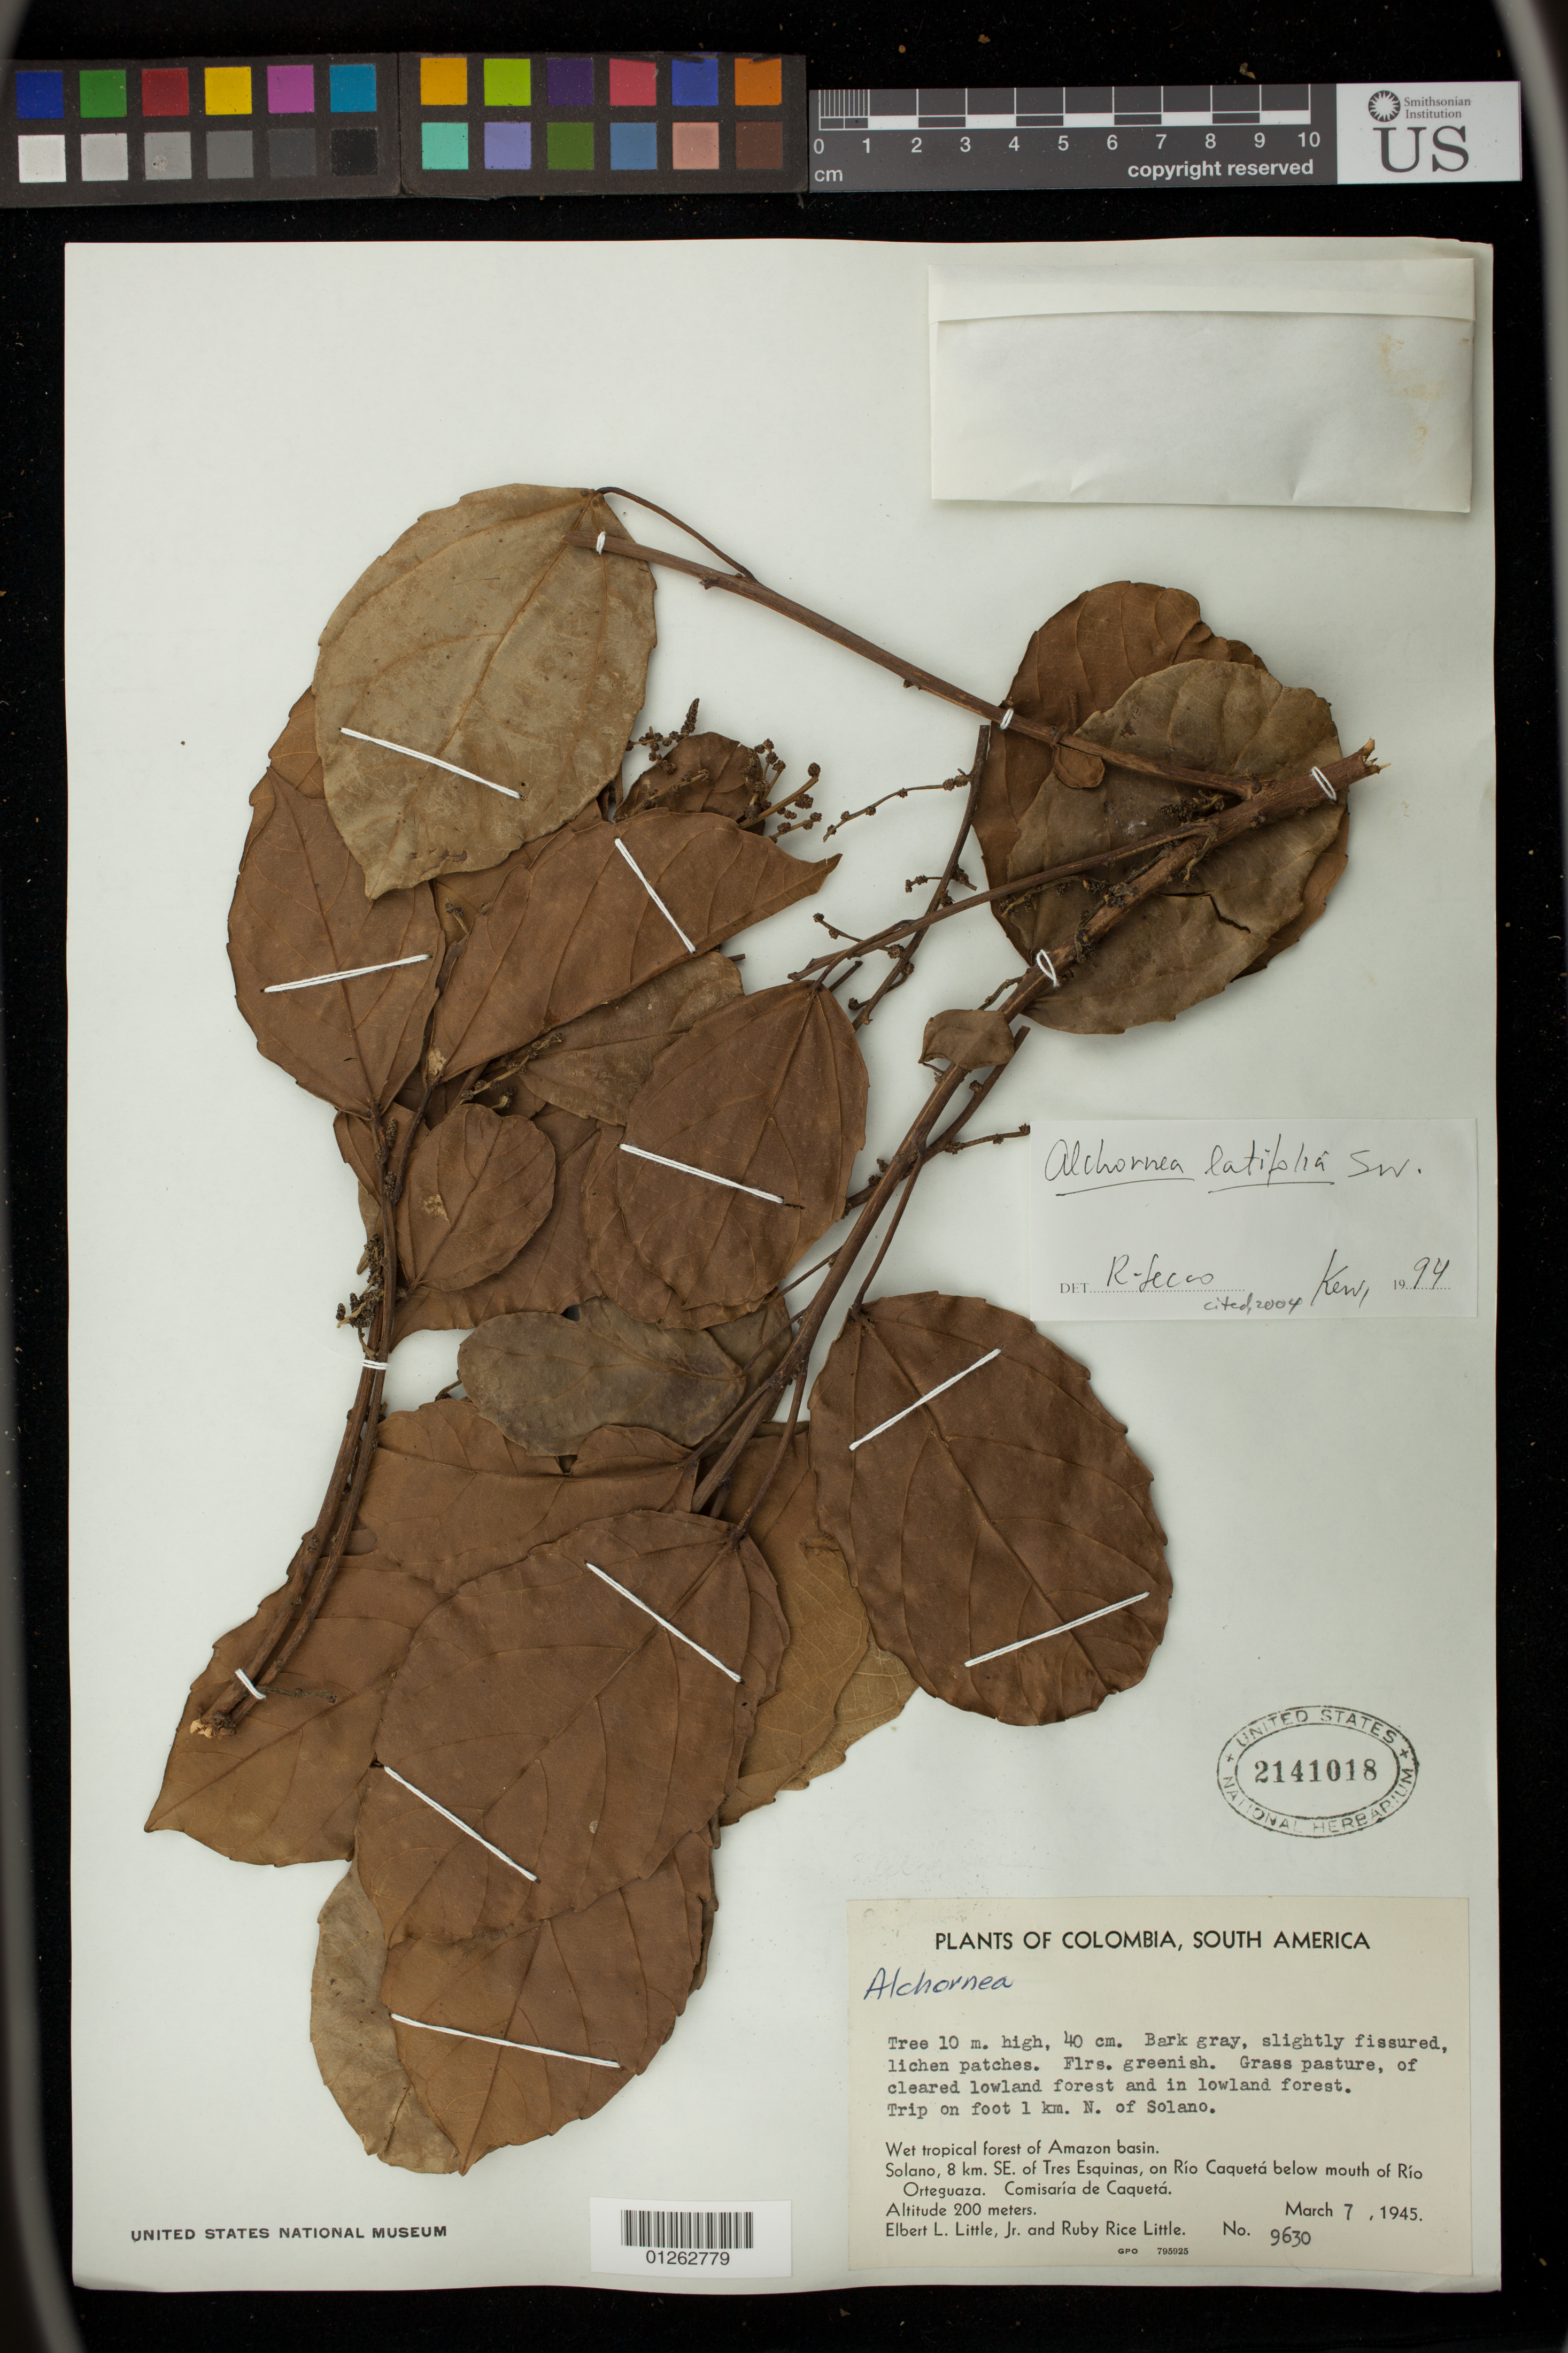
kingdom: Plantae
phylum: Tracheophyta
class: Magnoliopsida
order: Malpighiales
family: Euphorbiaceae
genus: Alchornea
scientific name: Alchornea latifolia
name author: Sw.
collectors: E. L. Little & R. R. Little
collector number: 9630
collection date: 1945-03-07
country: Colombia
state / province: Caquetá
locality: Solano, 8 km. SE. of Tres Esquinas, on Rio Caqueta below mouth of Rio Orteguaza.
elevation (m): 200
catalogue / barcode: US 2141018